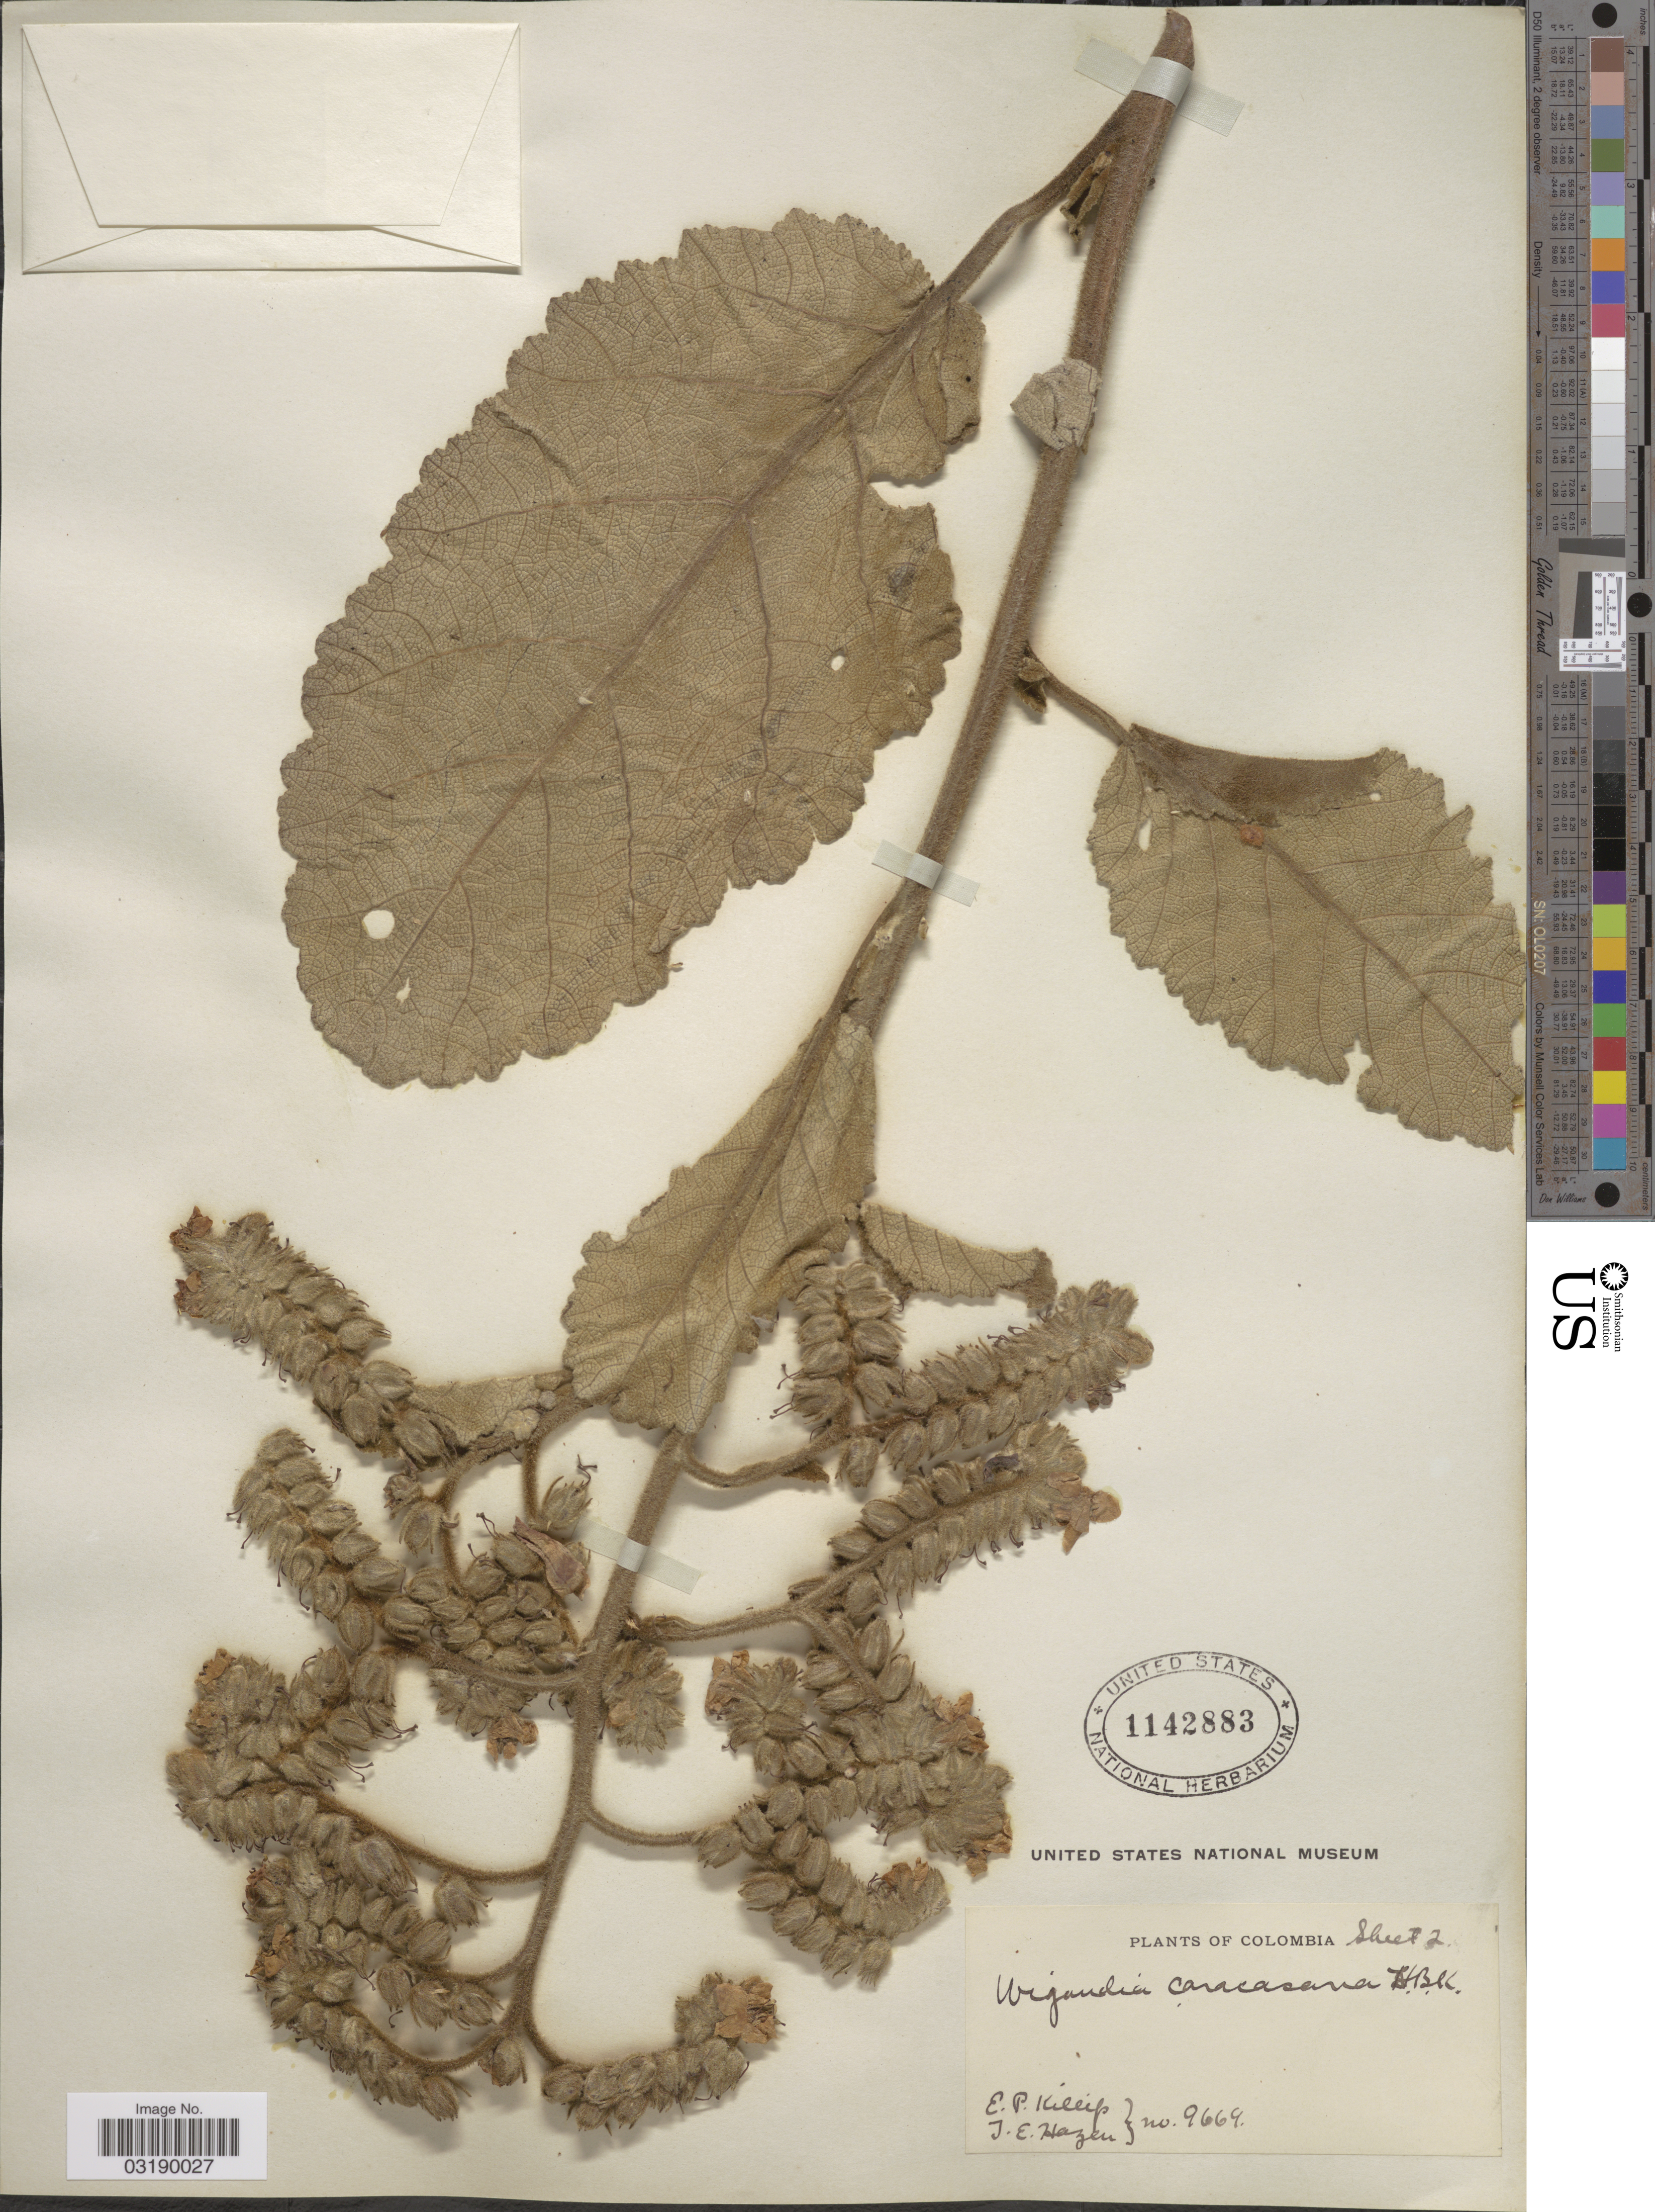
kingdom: Plantae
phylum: Tracheophyta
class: Magnoliopsida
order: Boraginales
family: Namaceae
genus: Wigandia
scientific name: Wigandia caracasana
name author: Kunth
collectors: E. P. Killip & T. E. Hazen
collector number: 9669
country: Colombia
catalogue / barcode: US 1142883